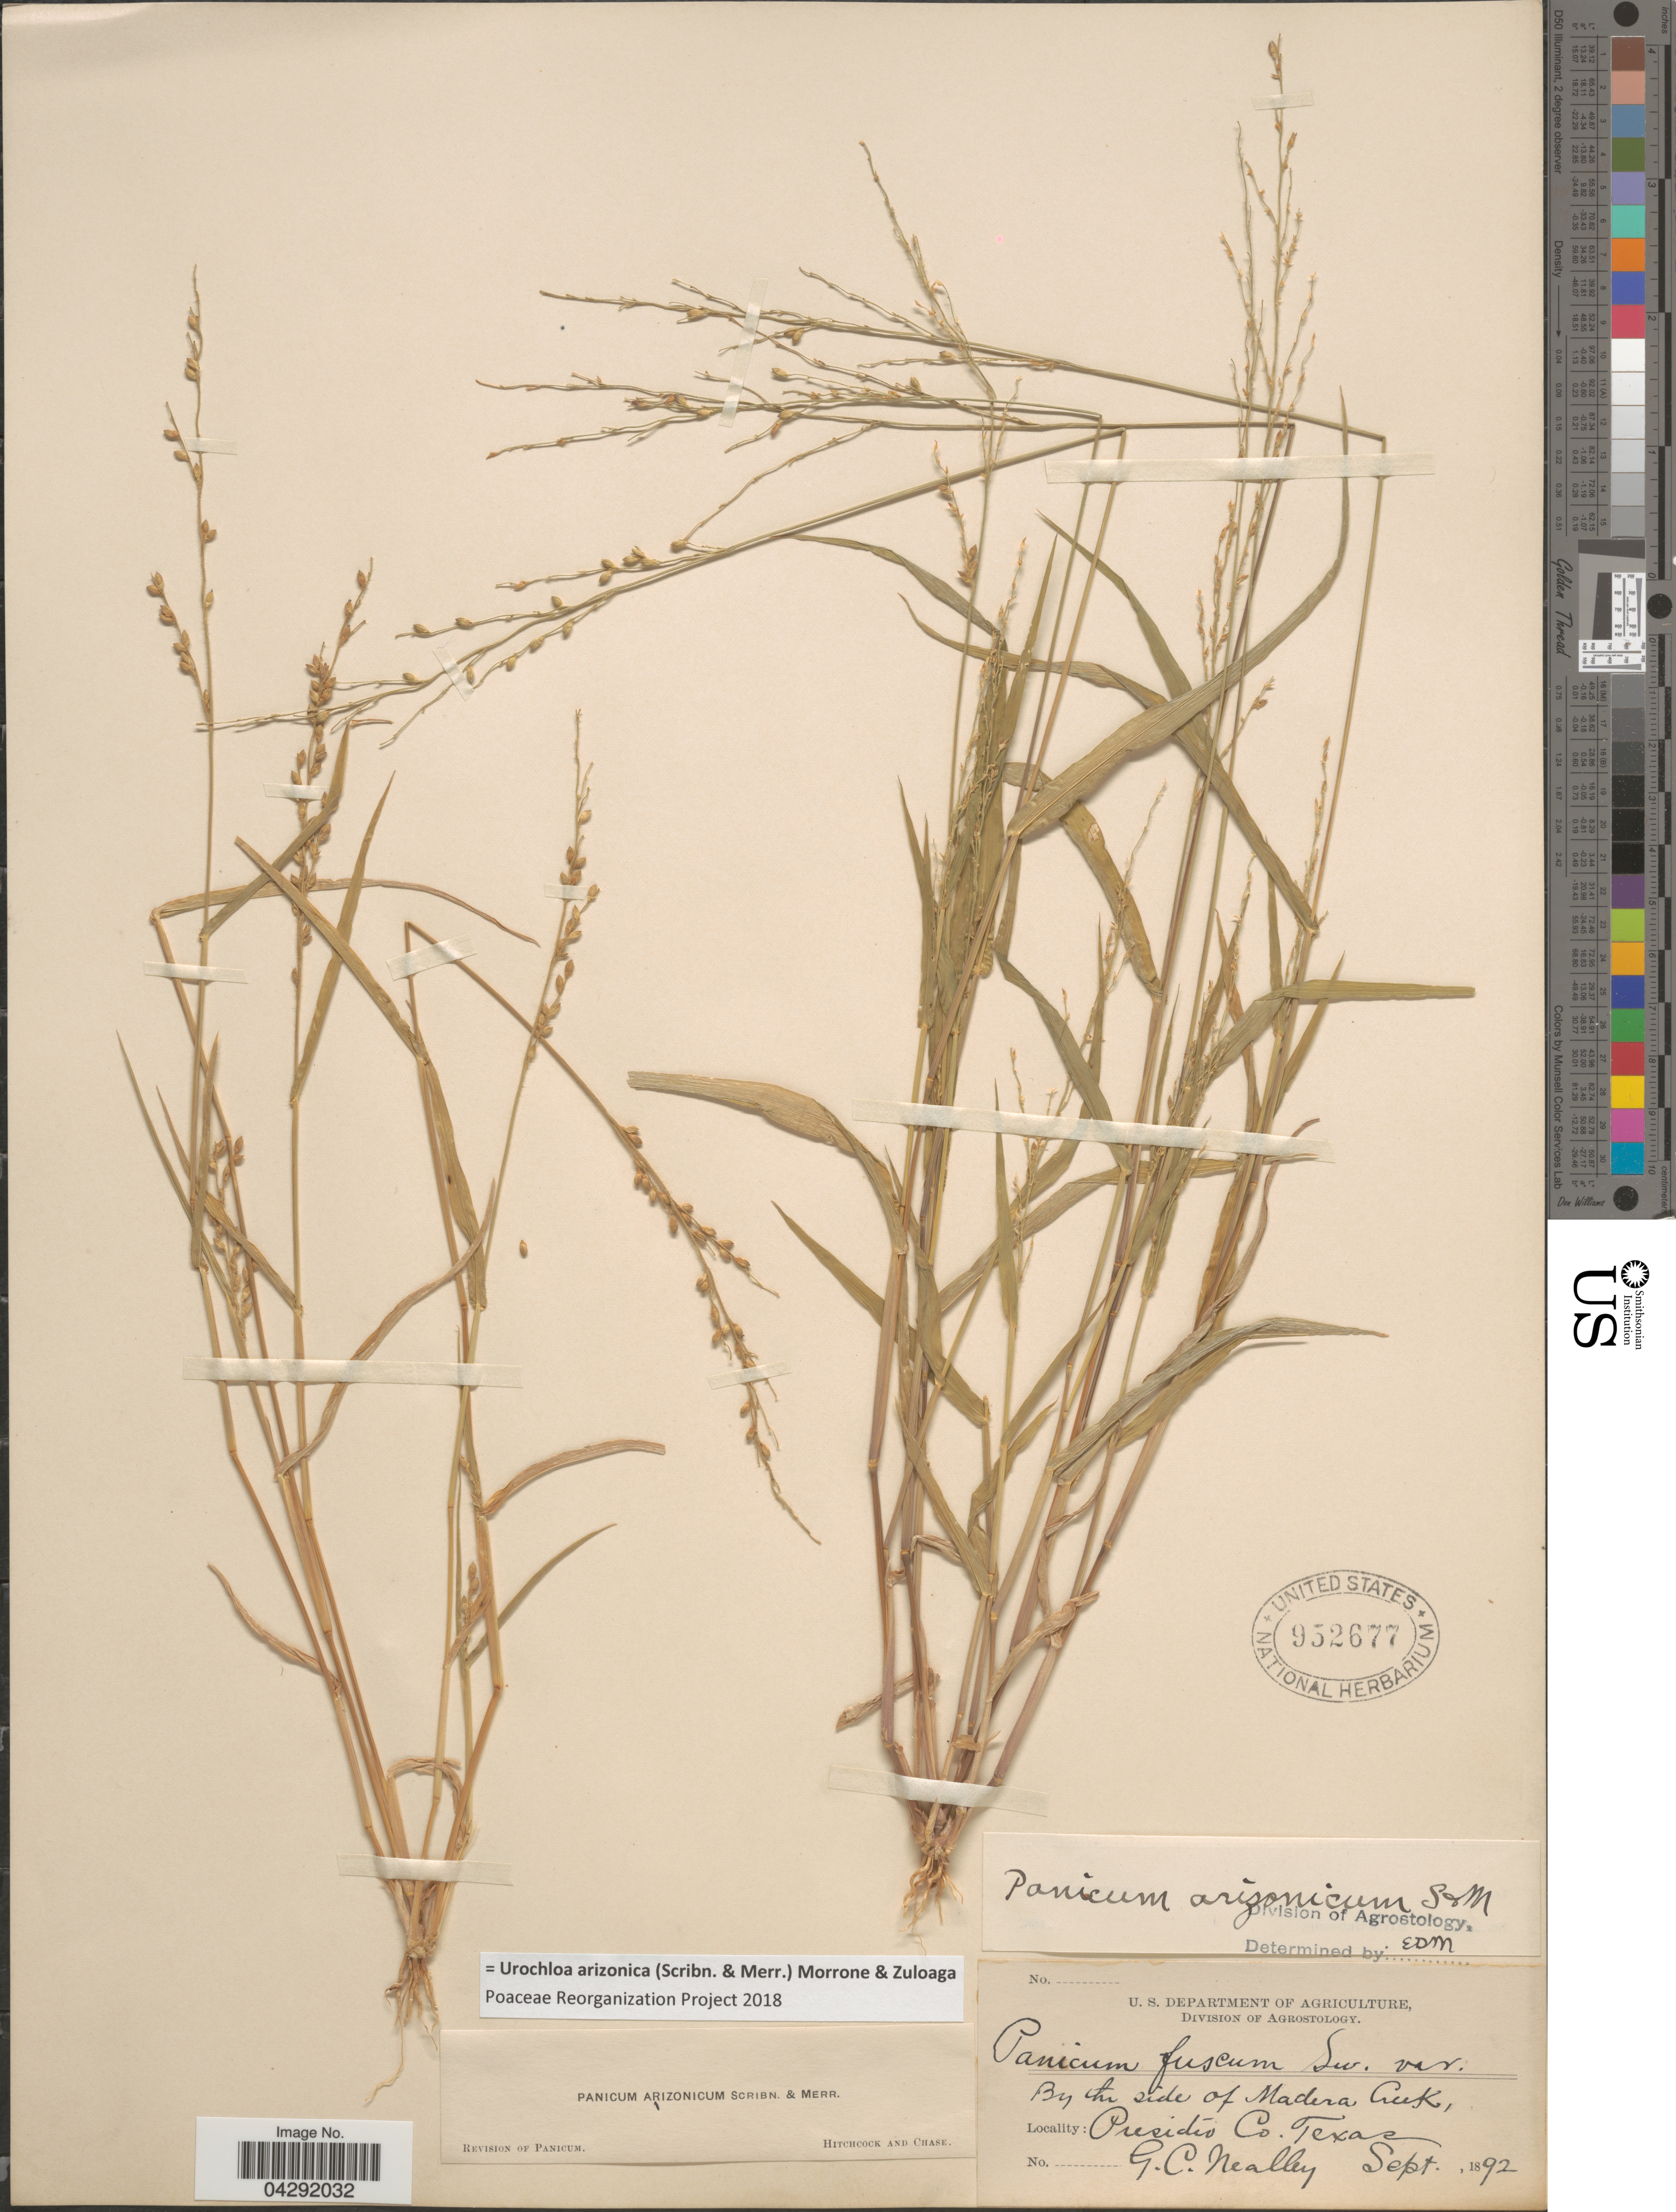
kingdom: Plantae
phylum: Tracheophyta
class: Liliopsida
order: Poales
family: Poaceae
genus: Urochloa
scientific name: Urochloa arizonica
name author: (Scribn. & Merr.) Morrone & Zuloaga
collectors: G. Neally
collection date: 1892-09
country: United States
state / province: Texas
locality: By the side of Madera Creek, Presidio Co.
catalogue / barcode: US 952677